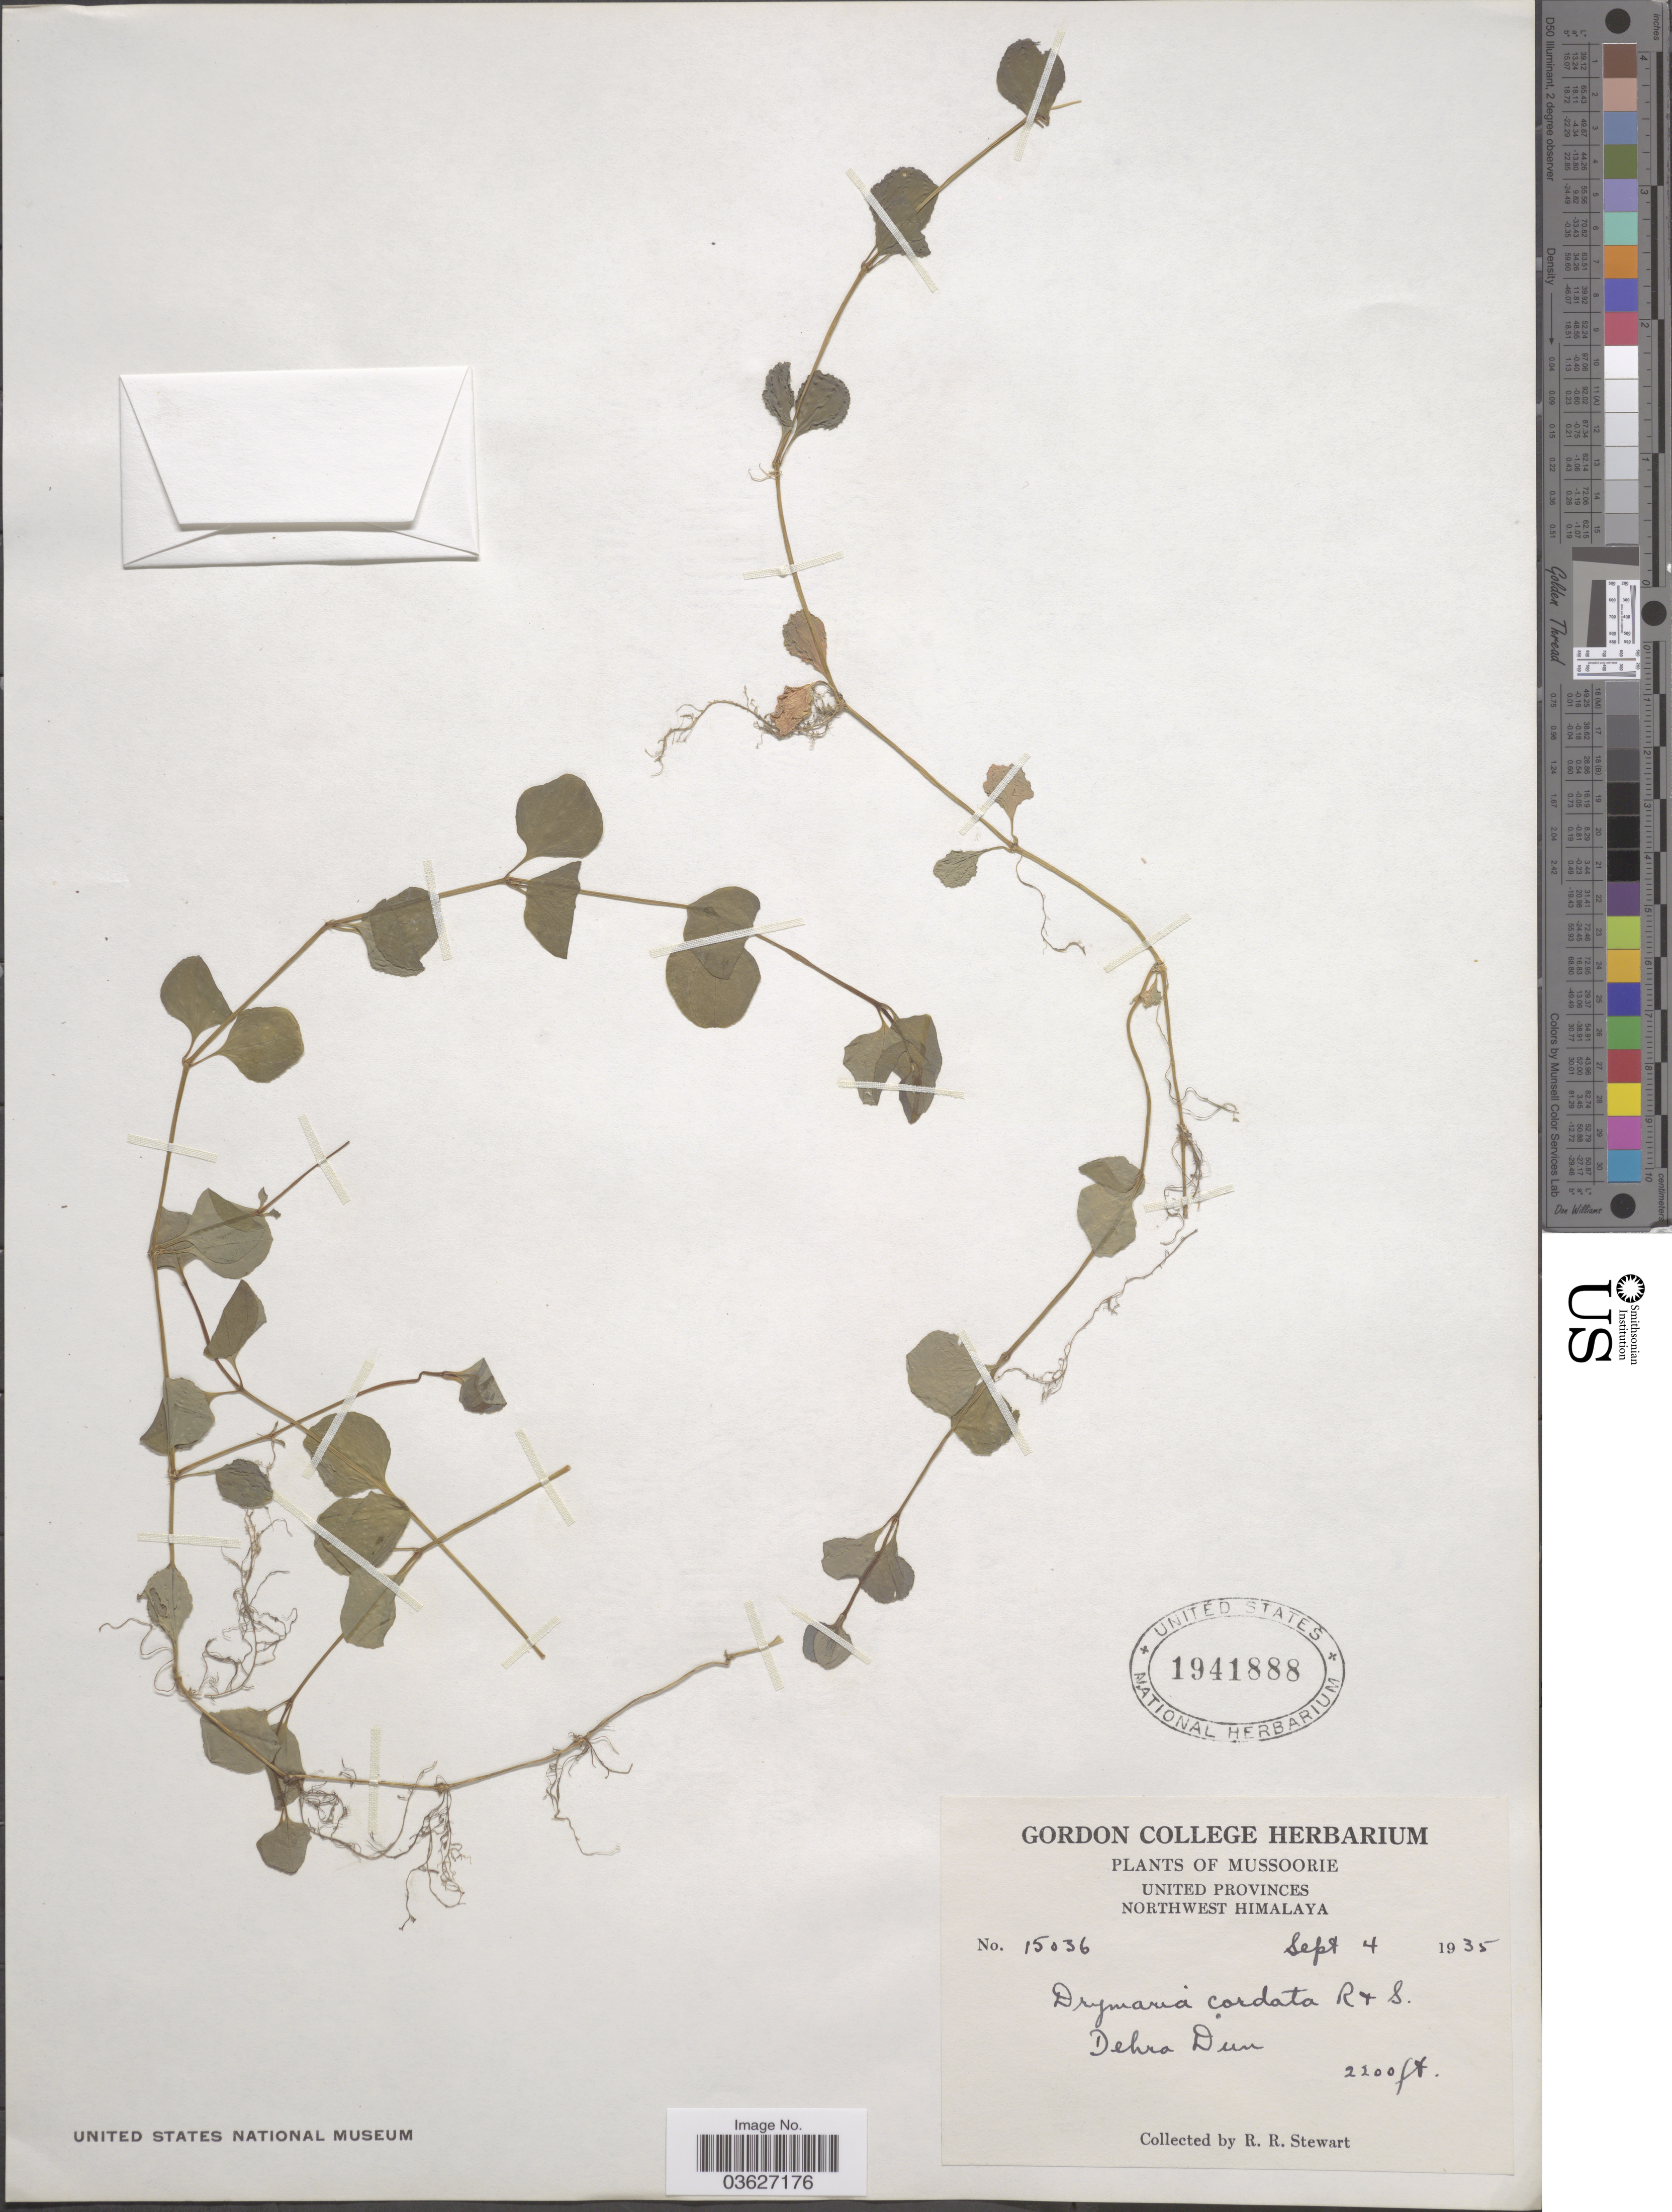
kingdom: Plantae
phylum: Tracheophyta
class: Magnoliopsida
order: Caryophyllales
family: Caryophyllaceae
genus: Drymaria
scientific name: Drymaria cordata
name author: (L.) Willd. ex Schult.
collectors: R. Stewart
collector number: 15036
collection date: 1935-09-04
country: India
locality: Mussoorie. United Provinces. Northwest Himalaya. Dehra Dun.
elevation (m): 671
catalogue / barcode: US 1941888